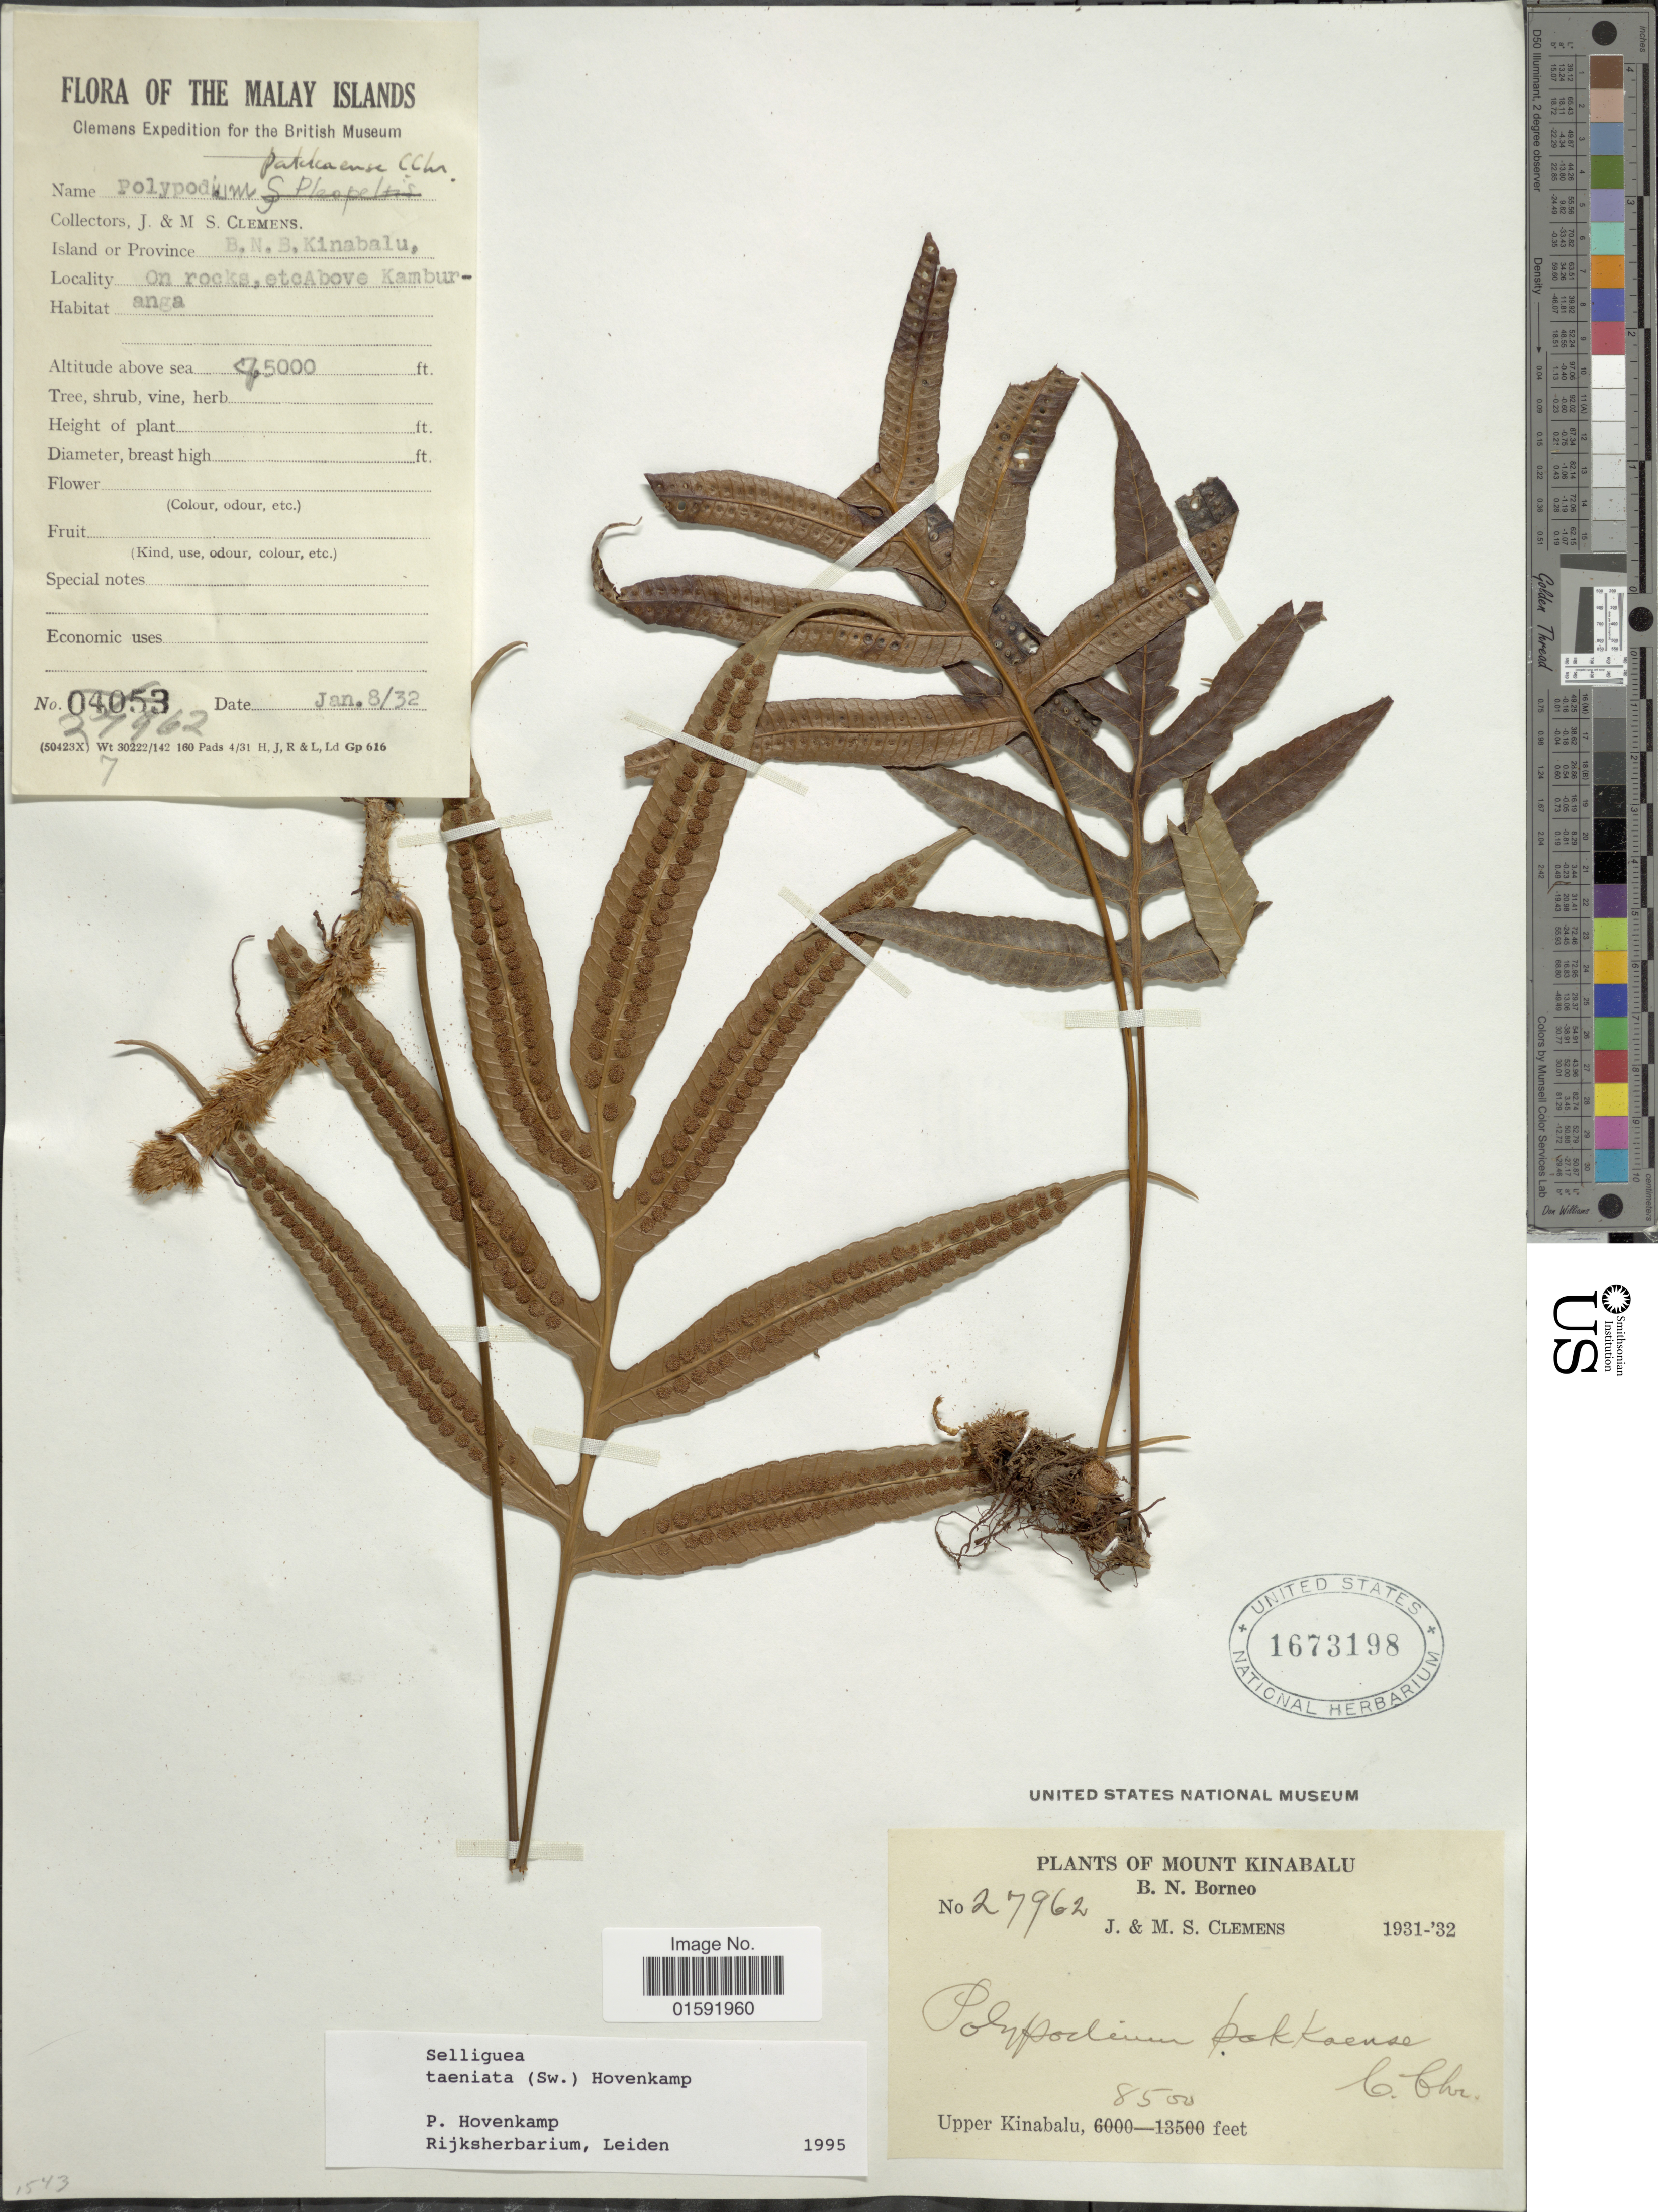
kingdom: Plantae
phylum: Tracheophyta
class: Polypodiopsida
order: Polypodiales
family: Polypodiaceae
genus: Selliguea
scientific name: Selliguea taeniata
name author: Parris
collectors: J. Clemens & M. S. Clemens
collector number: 27962*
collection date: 1932-01-08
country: Malaysia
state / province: Sabah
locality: B.N.B., Kinabalu, Above Kamburanga, Upper Kinabalu, The Malay Islands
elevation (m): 1524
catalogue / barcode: US 1673198